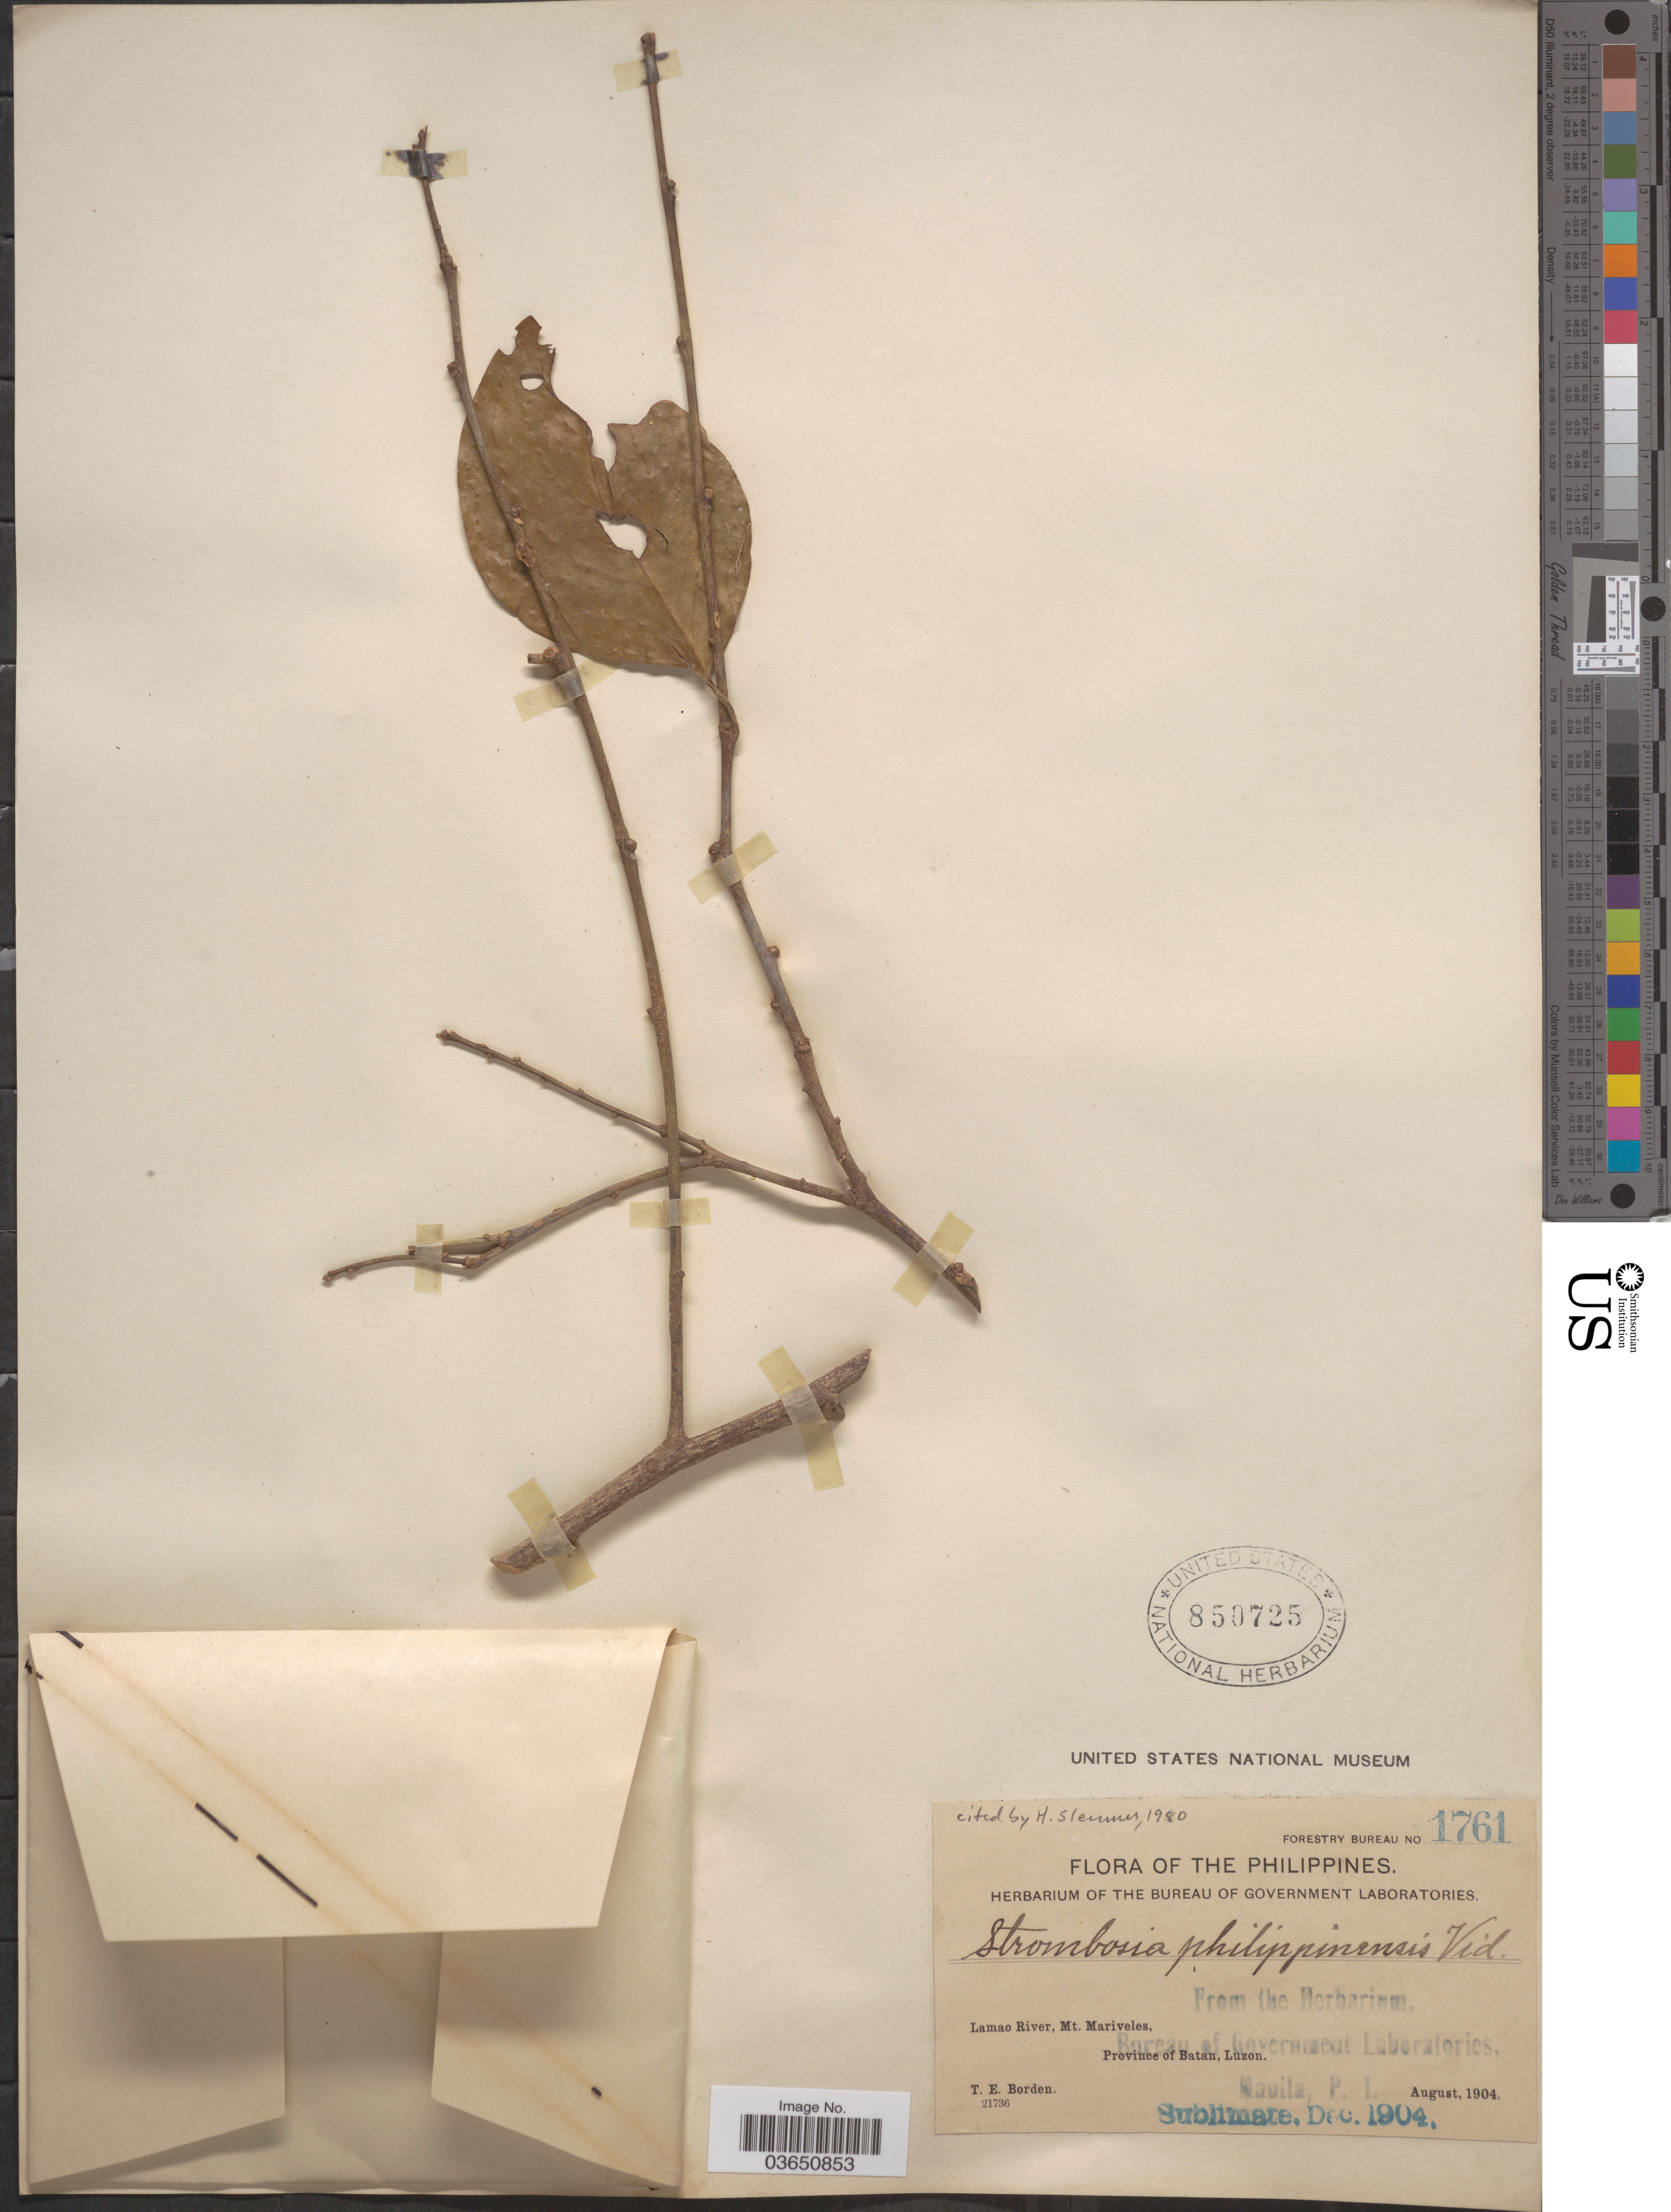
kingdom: Plantae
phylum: Tracheophyta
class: Magnoliopsida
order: Santalales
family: Strombosiaceae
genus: Strombosia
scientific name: Strombosia philippinensis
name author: (Baill.) Rolfe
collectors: T. E. Borden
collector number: Forestry Bureau 1761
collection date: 1904-08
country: Philippines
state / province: Cagayan Valley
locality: Lamao River, Mt. Mariveles, Province of Batan, Luzon.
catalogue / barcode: US 850725